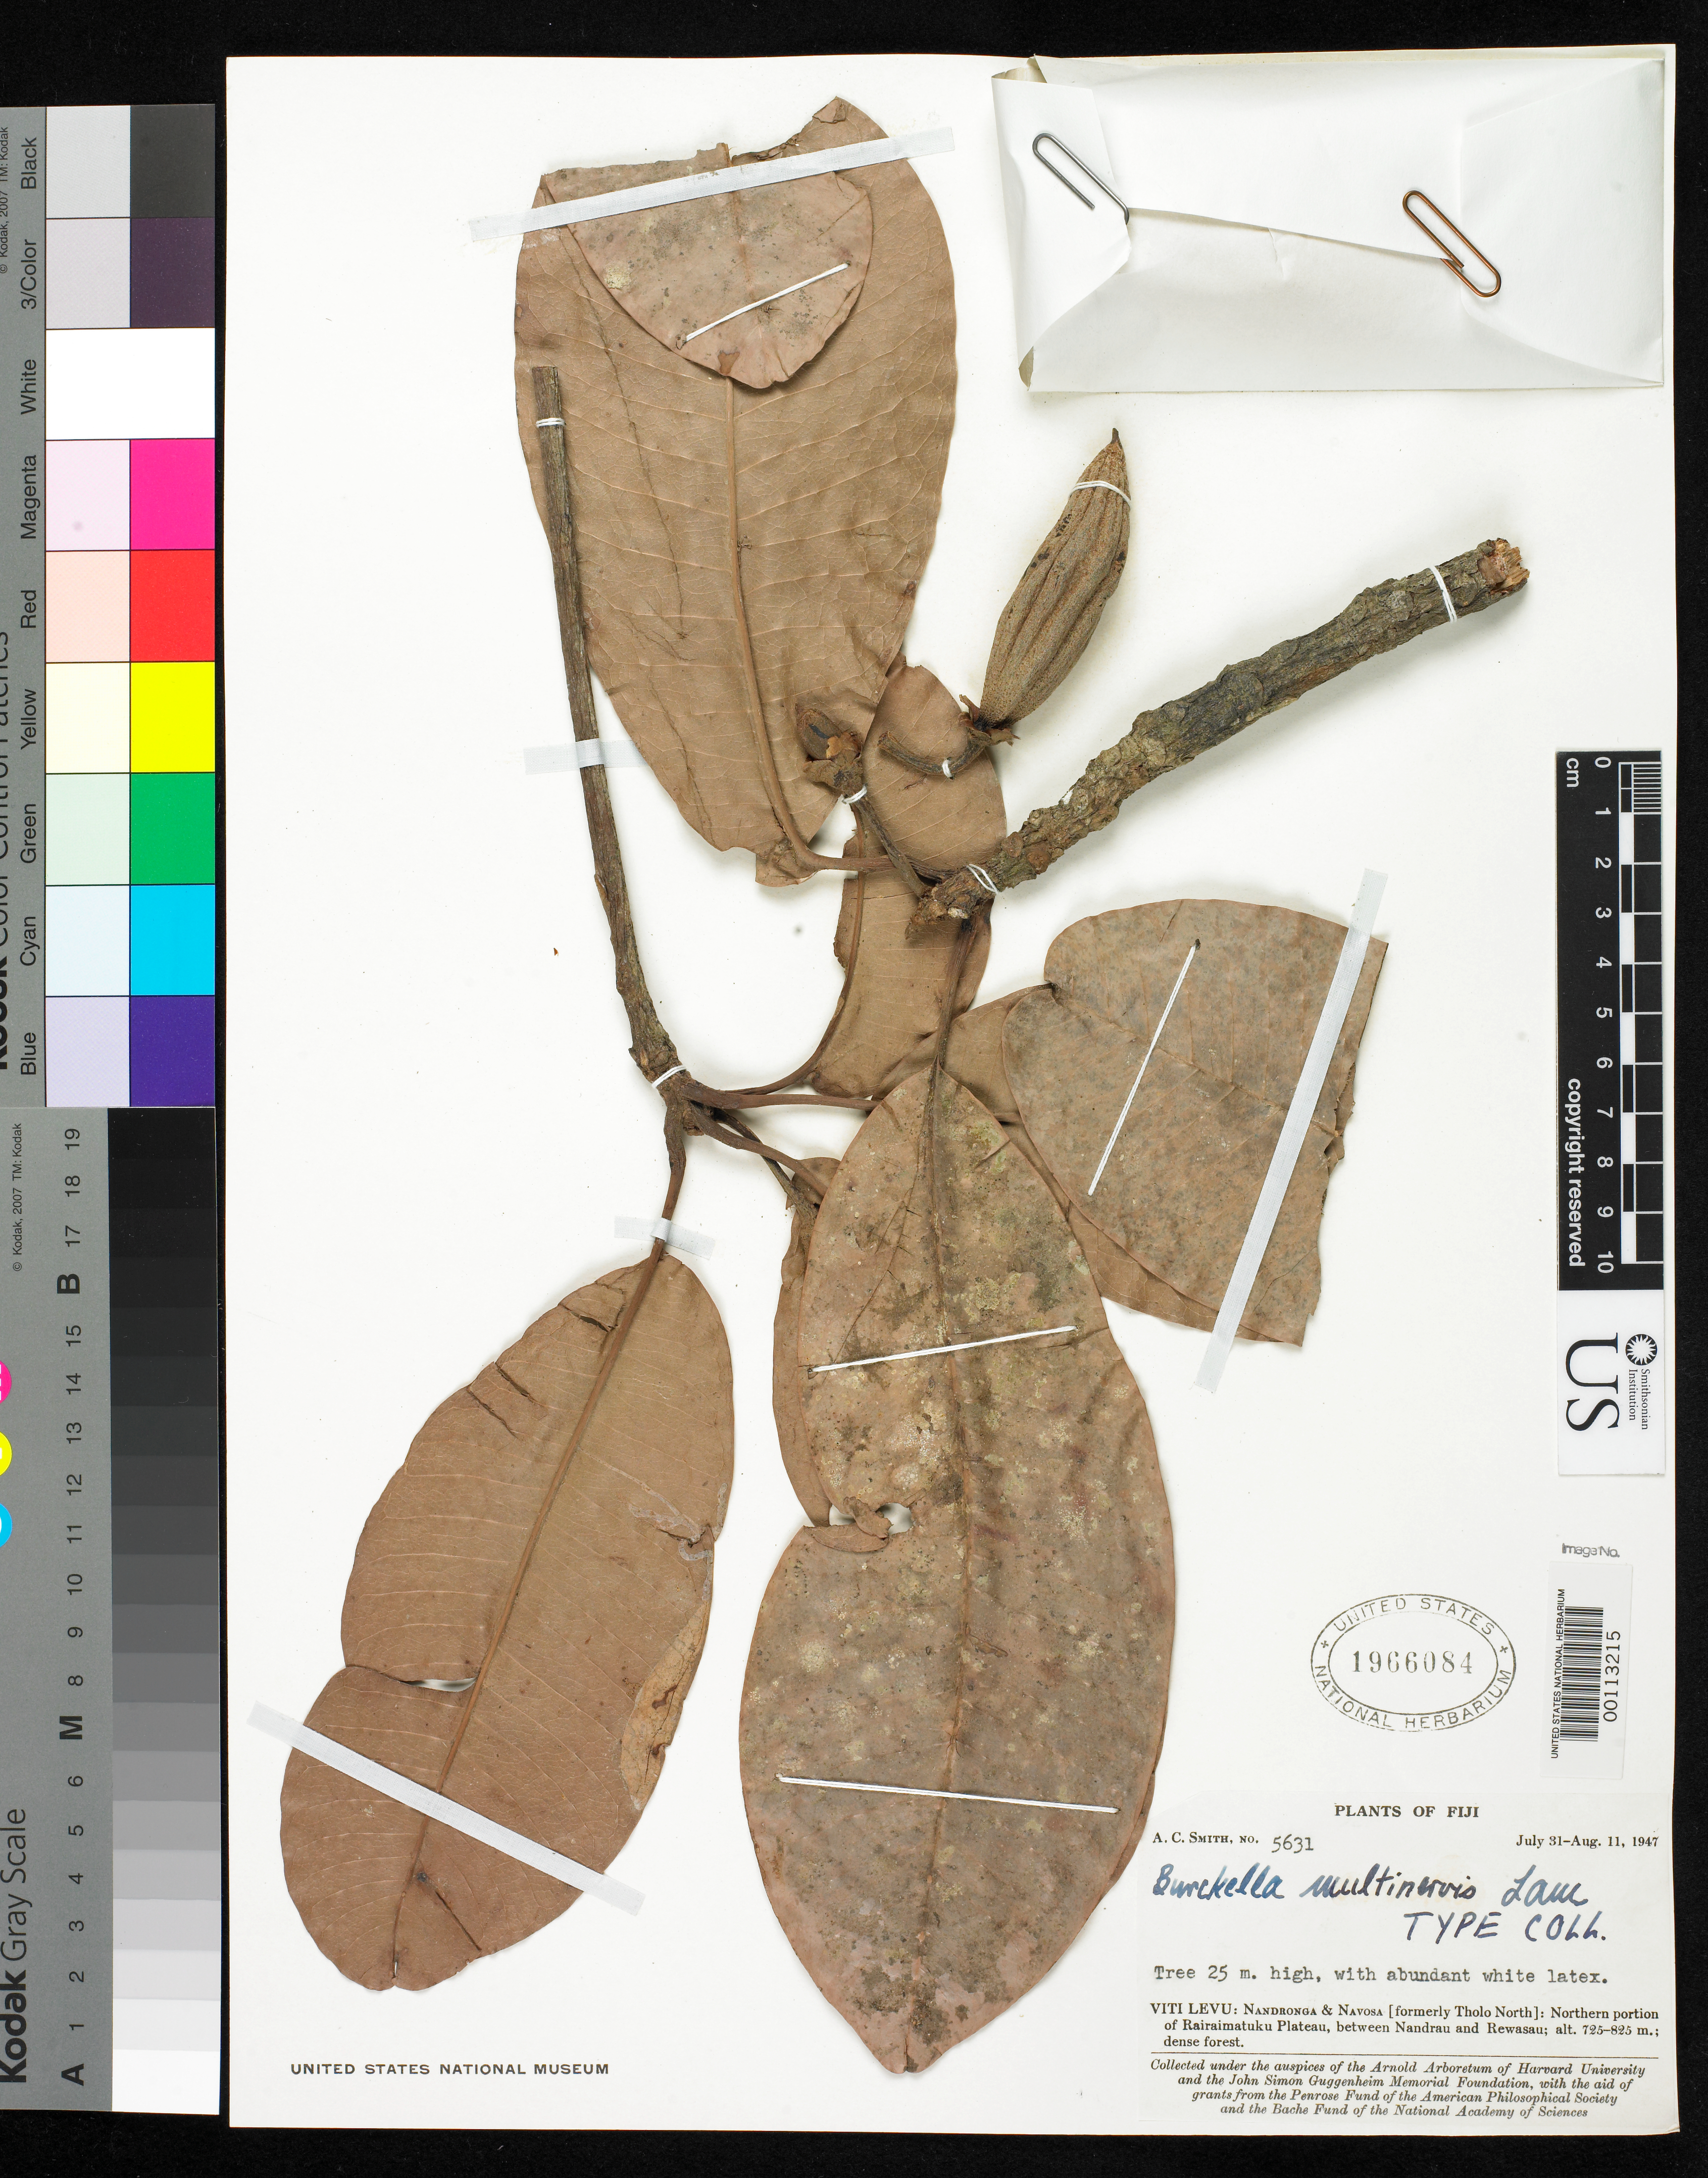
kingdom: Plantae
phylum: Tracheophyta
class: Magnoliopsida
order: Ericales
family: Sapotaceae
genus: Burckella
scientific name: Burckella multinervis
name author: H.J. Lam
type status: Type Collection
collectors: A. C. Smith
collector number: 5631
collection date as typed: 11 Aug 1947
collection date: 1947-08-11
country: Fiji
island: Viti Levu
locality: Nandronga & Navosa, Tholo North. [Viti Levu Group]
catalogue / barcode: US 1966084